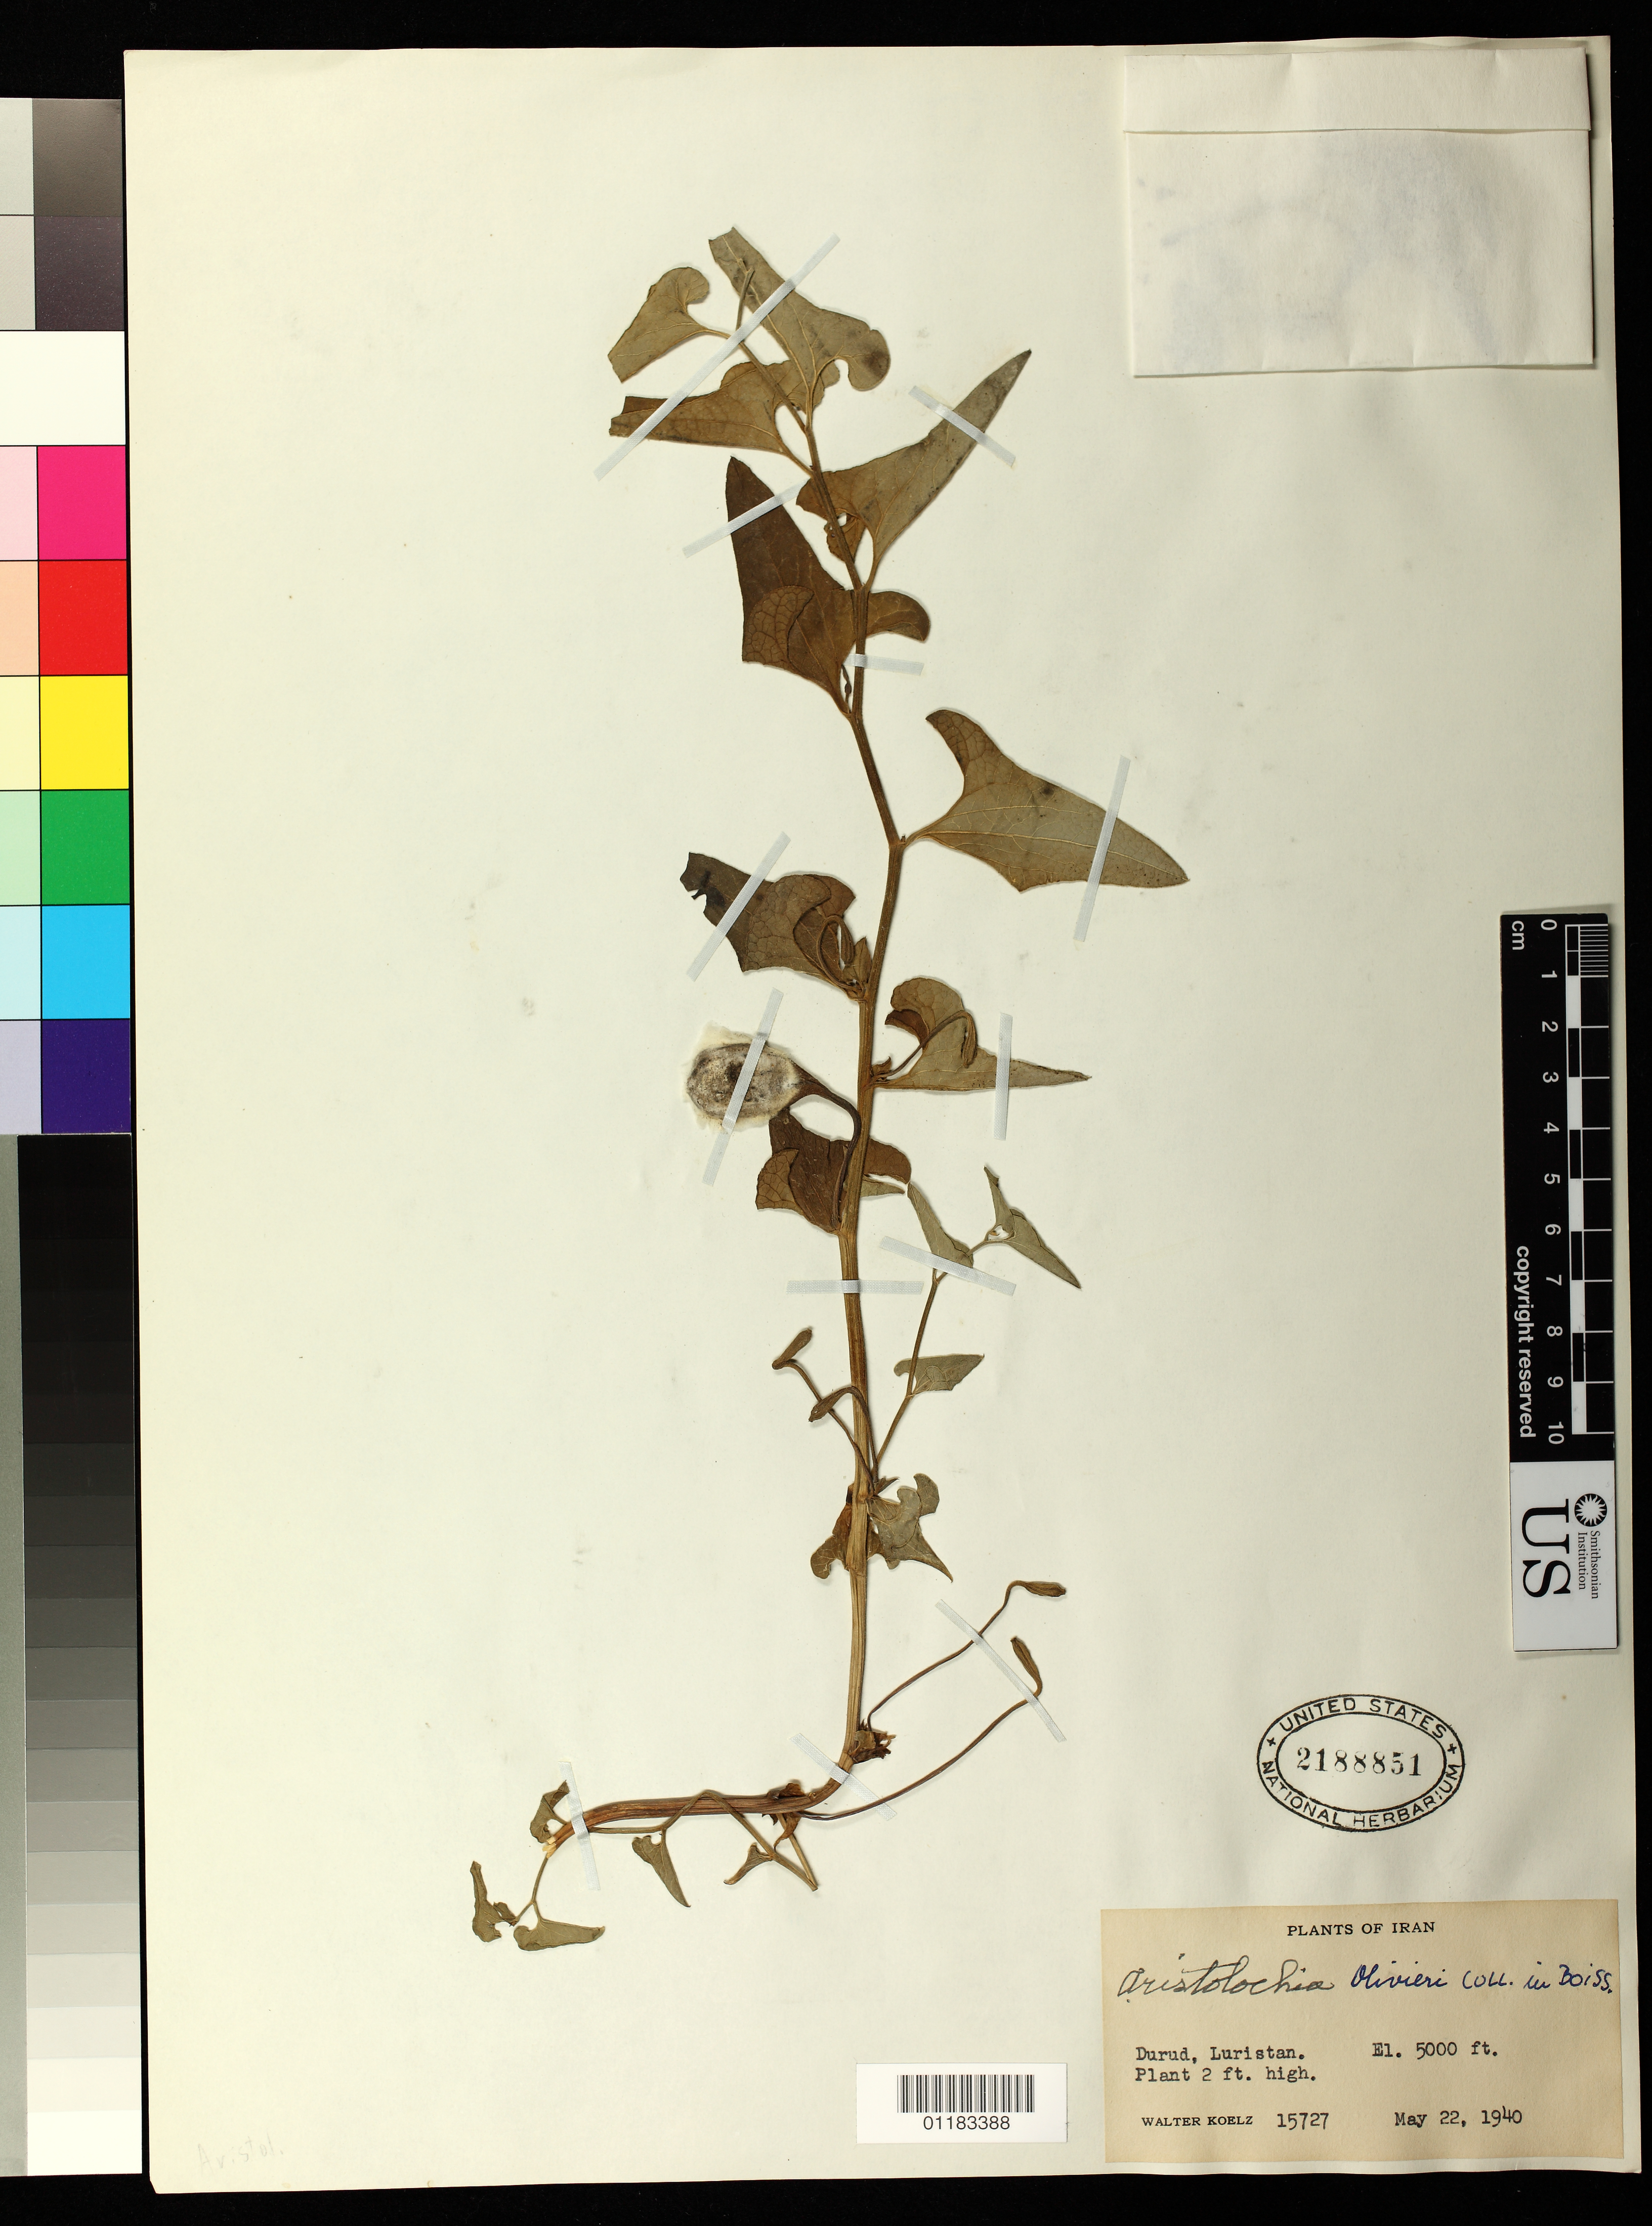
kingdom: Plantae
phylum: Tracheophyta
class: Magnoliopsida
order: Piperales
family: Aristolochiaceae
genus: Aristolochia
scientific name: Aristolochia olivieri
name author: Boiss.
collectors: W. N. Koelz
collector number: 15727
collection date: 1940-05-22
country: Iran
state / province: Lorestān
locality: Durud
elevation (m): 1524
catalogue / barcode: US 2188851